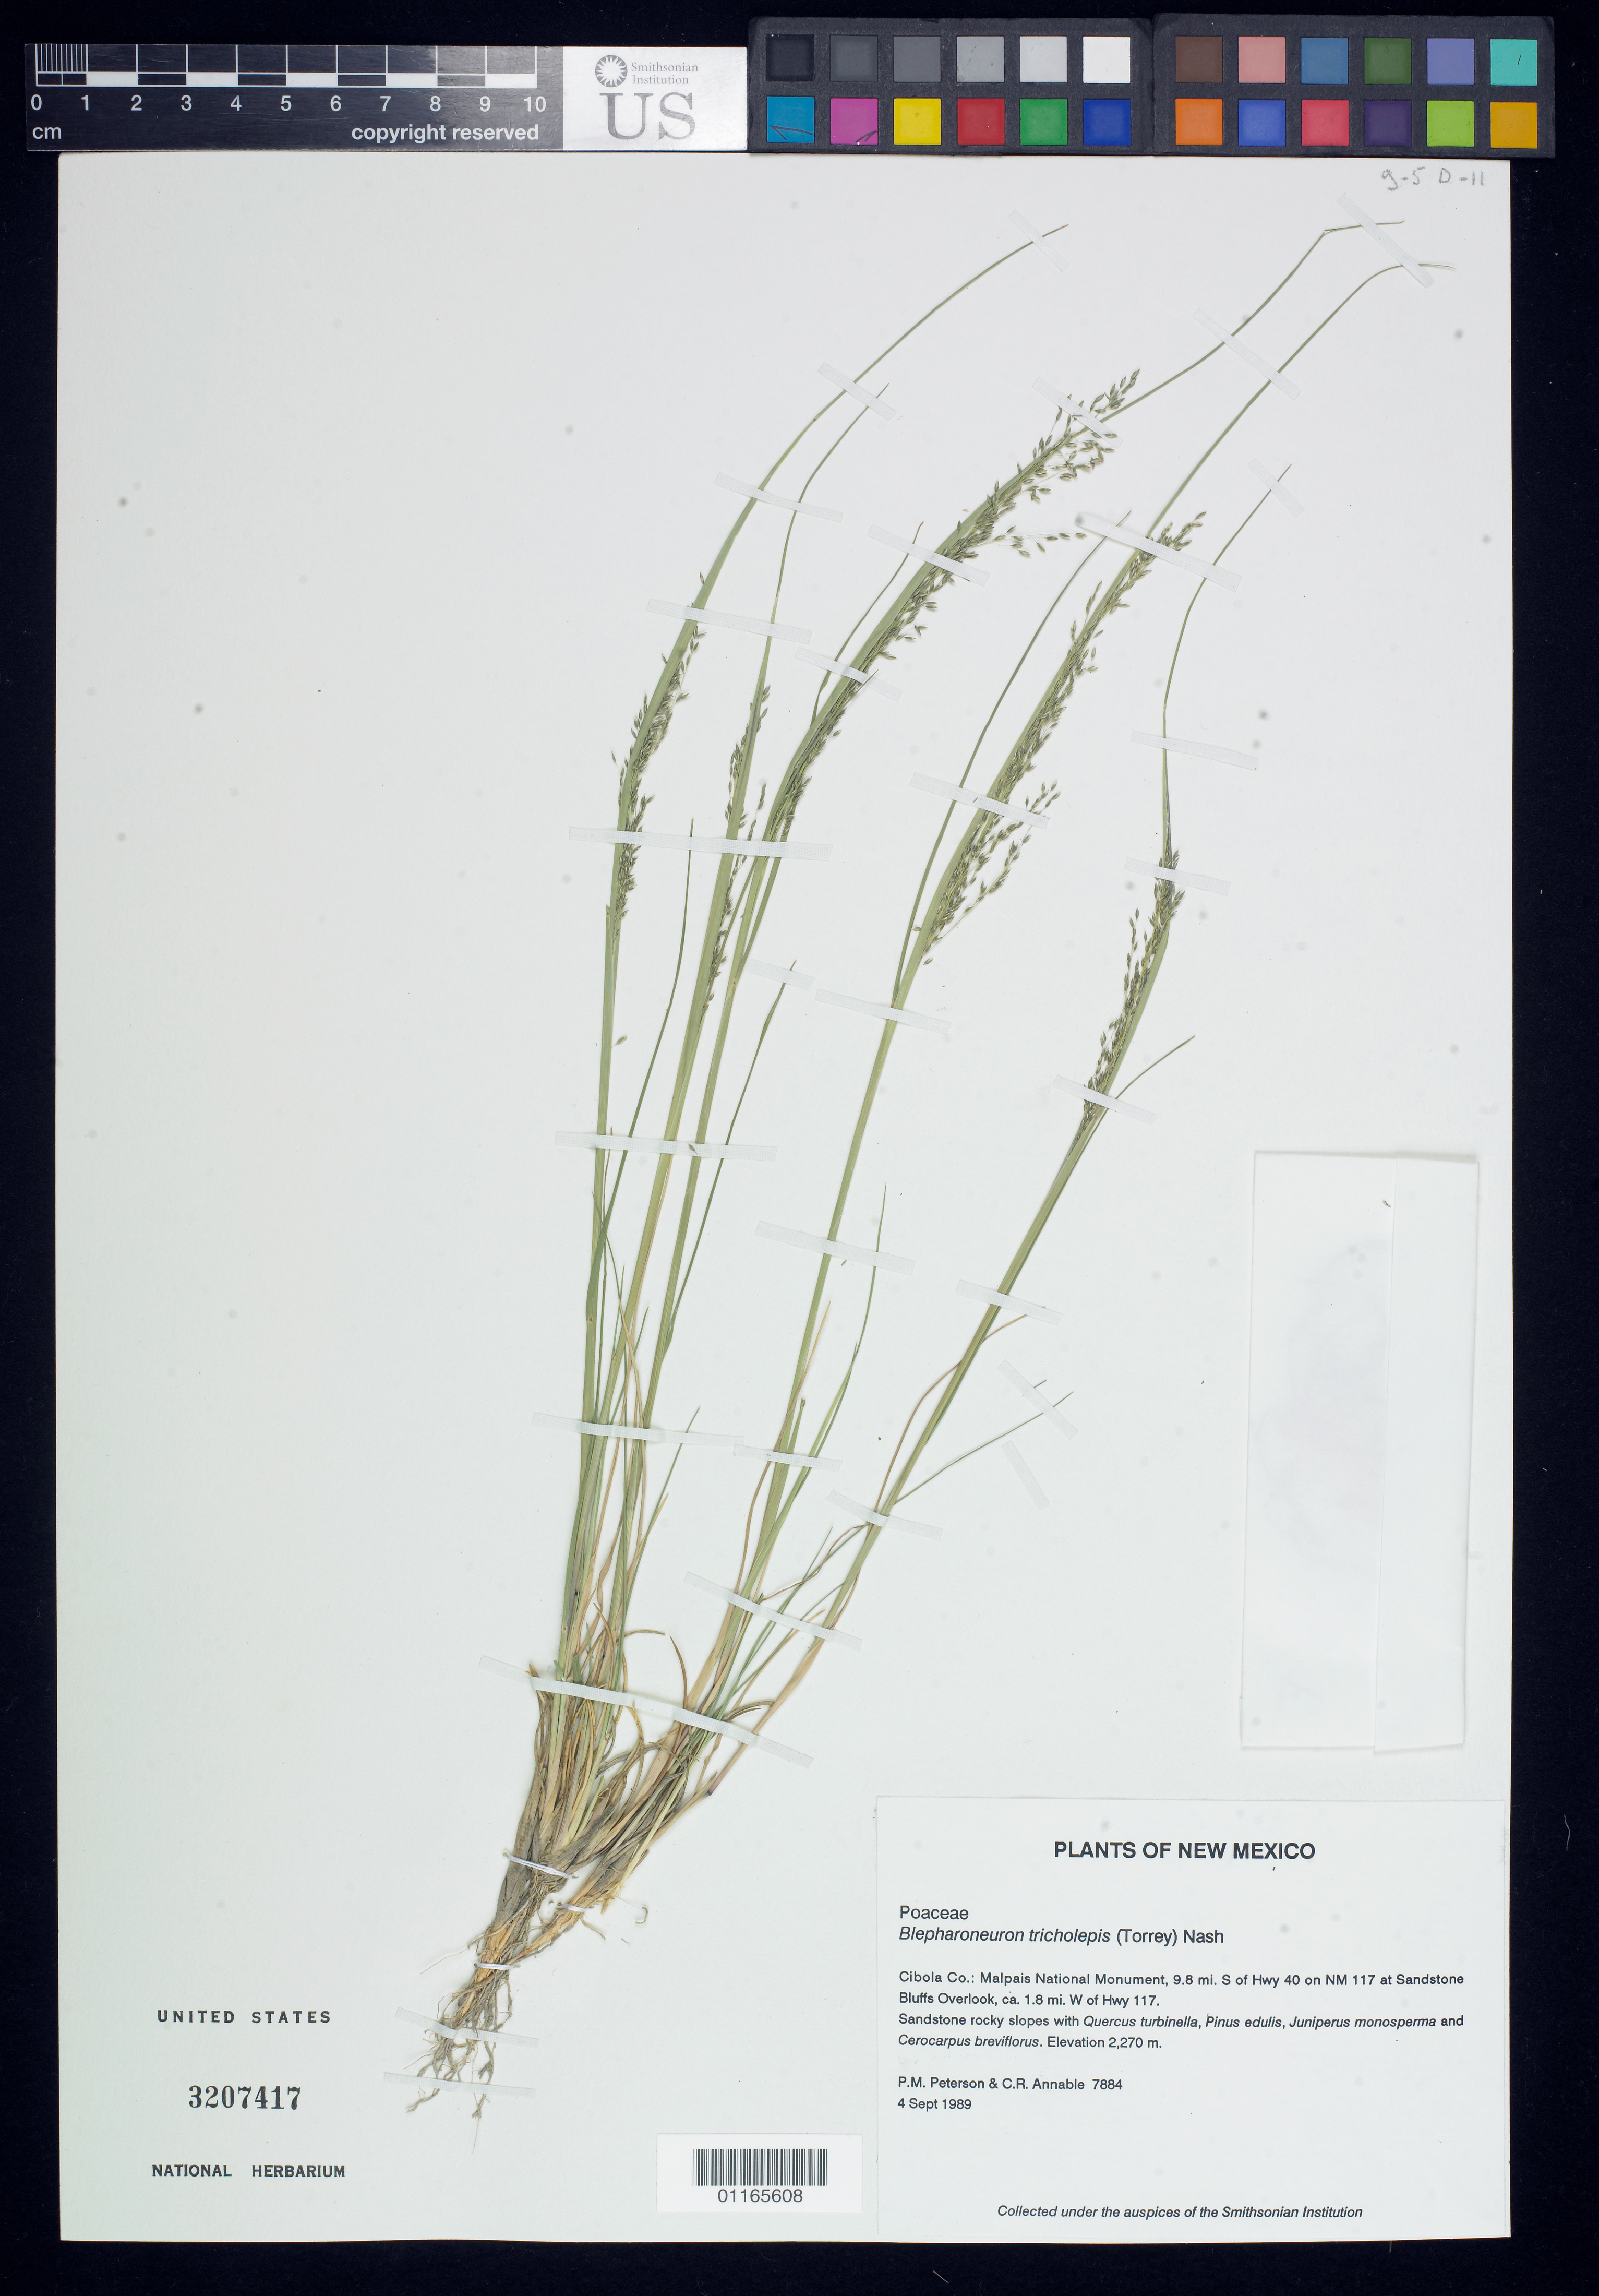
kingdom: Plantae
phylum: Tracheophyta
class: Liliopsida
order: Poales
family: Poaceae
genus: Blepharoneuron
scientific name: Blepharoneuron tricholepis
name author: (Torr.) Nash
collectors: P. M. Peterson & C. R. Annable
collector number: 7884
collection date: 1989-09-04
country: United States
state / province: New Mexico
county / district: Cibola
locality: Malpais National Monument, 9.8 mi. S of Hwy 40 on NM 117 at Sandstone Bluffs Overlook, ca. 1.8 mi. W of Hwy 117.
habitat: Sandstone rocky slopes with Quercus turbinella, Pinus edulis, Juniperus monosperma and Cerocarpus brevilflorus.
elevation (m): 2270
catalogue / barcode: US 3207417